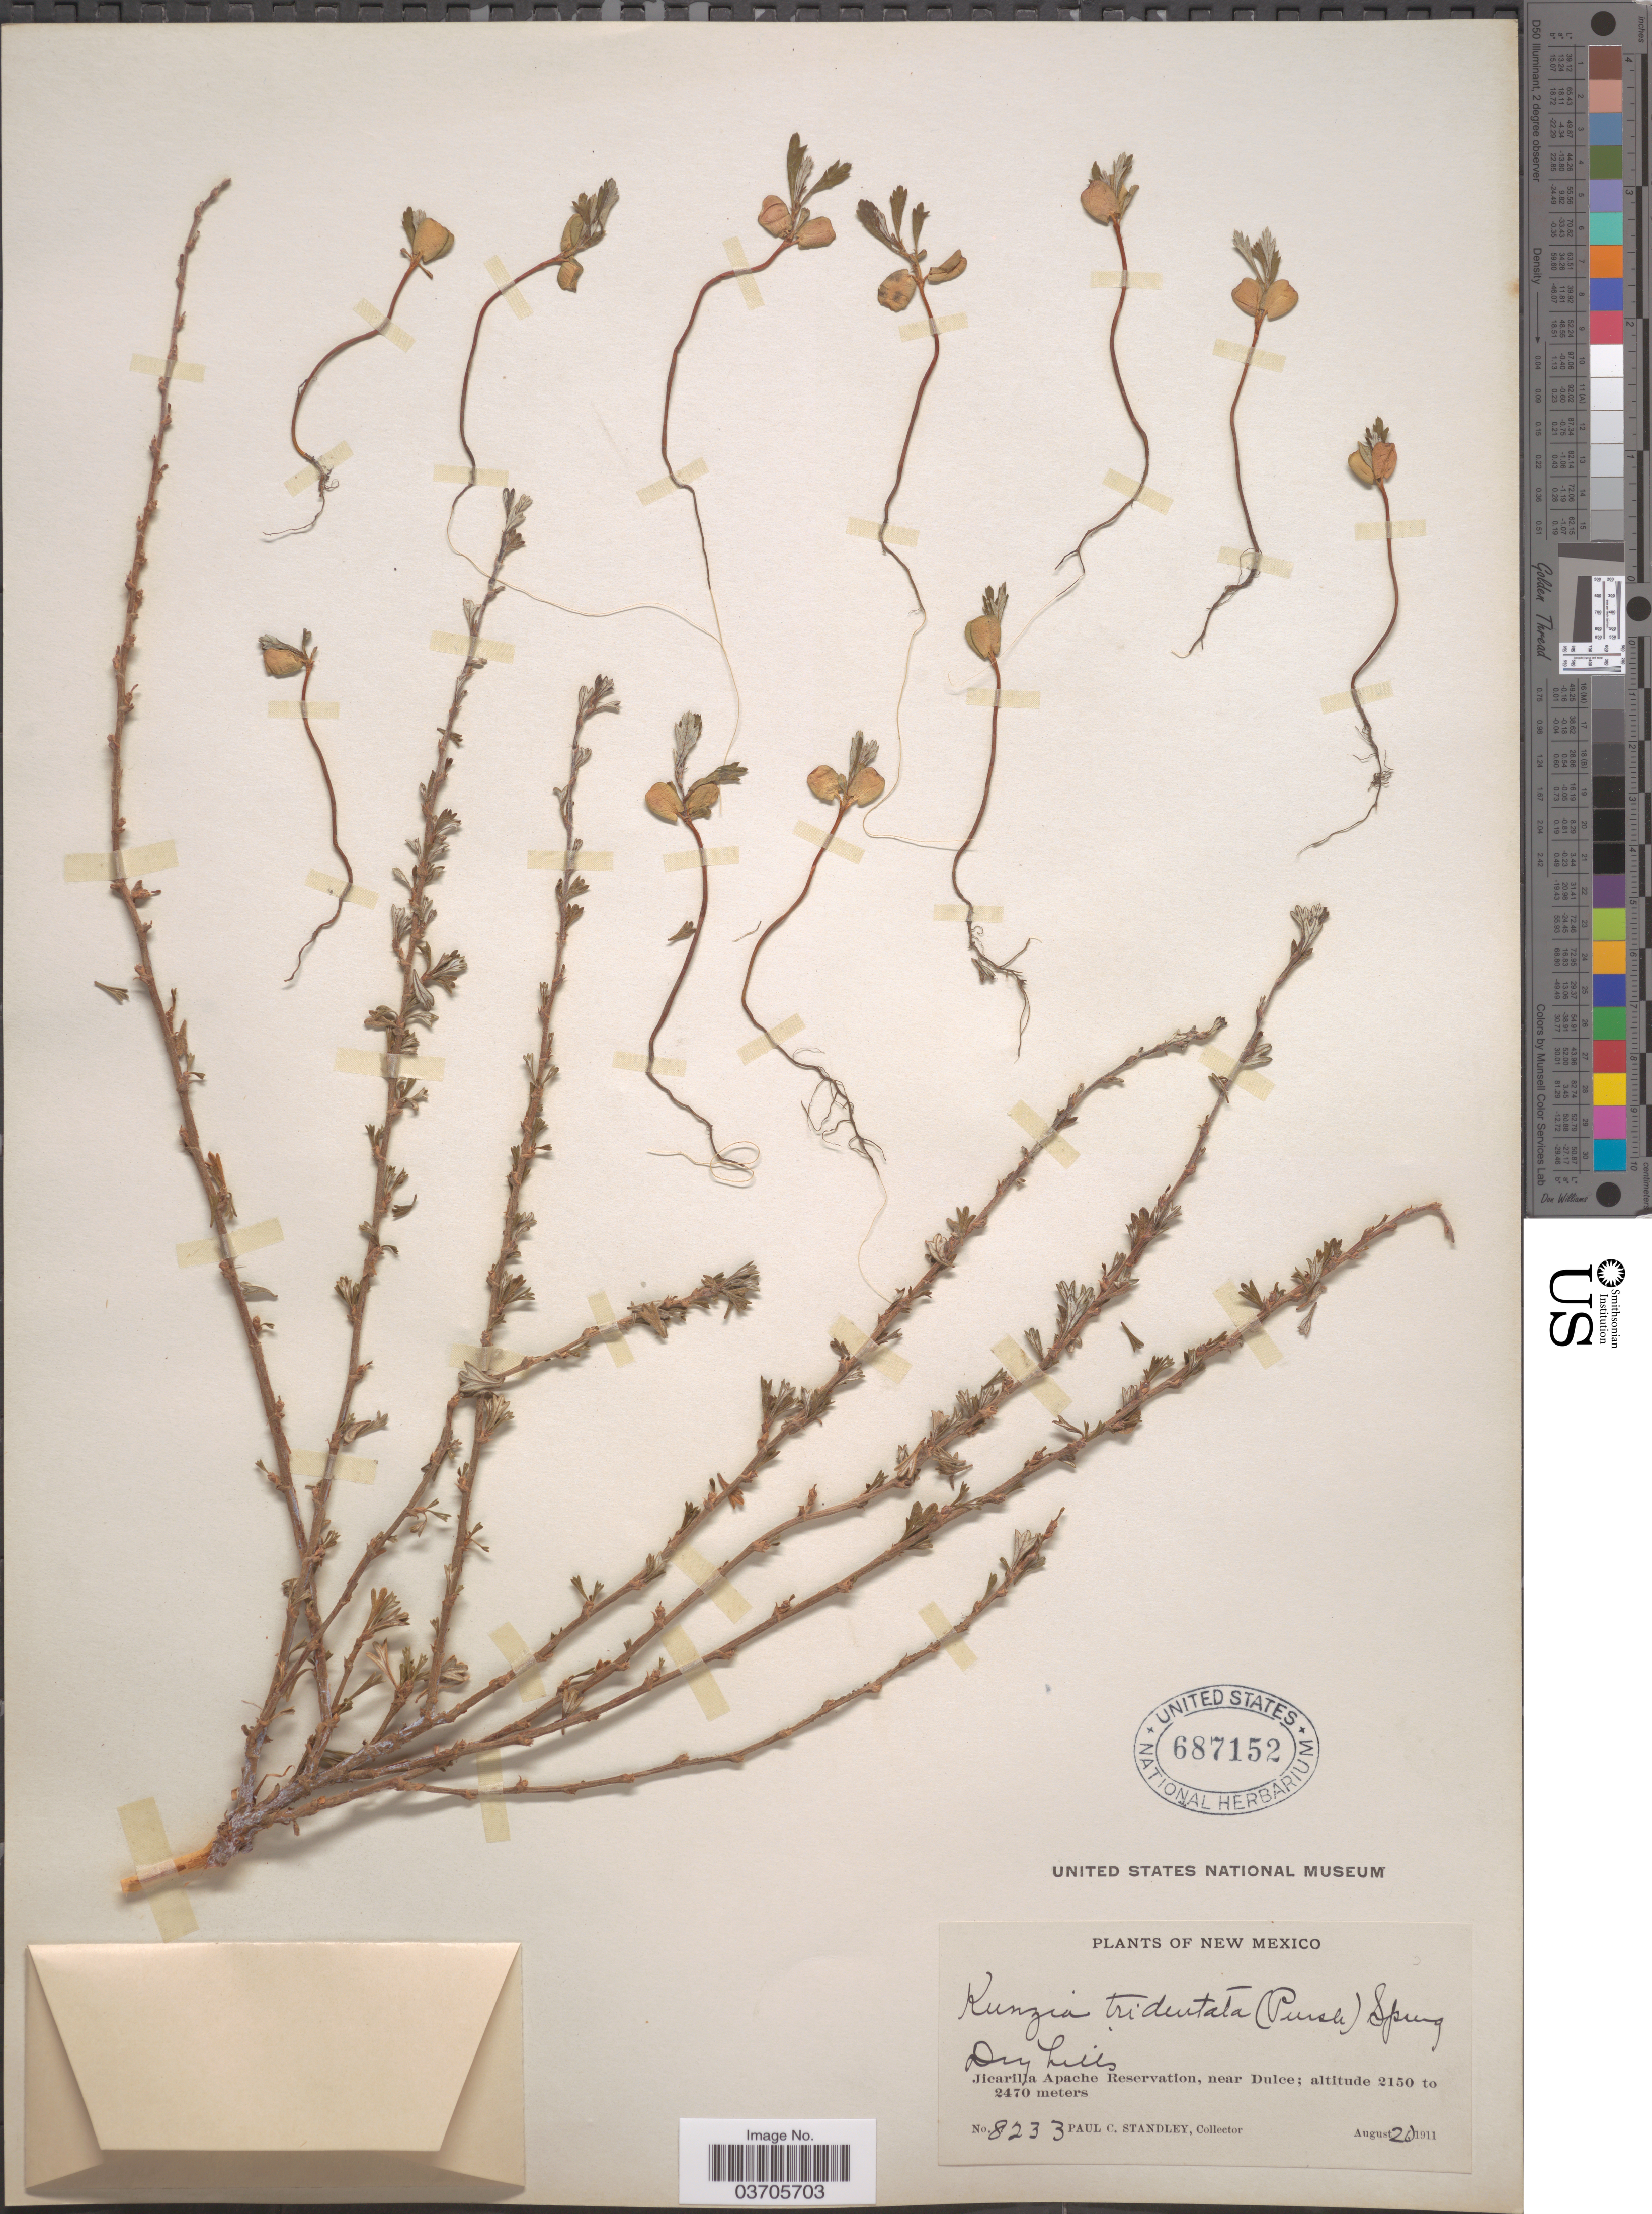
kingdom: Plantae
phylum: Tracheophyta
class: Magnoliopsida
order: Rosales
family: Rosaceae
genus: Purshia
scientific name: Purshia tridentata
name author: (Pursh) DC.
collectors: P. C. Standley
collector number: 8233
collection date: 1911-08-20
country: United States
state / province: New Mexico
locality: Jicarilla Apache Reservation, near Dulce.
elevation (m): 2150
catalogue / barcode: US 687152